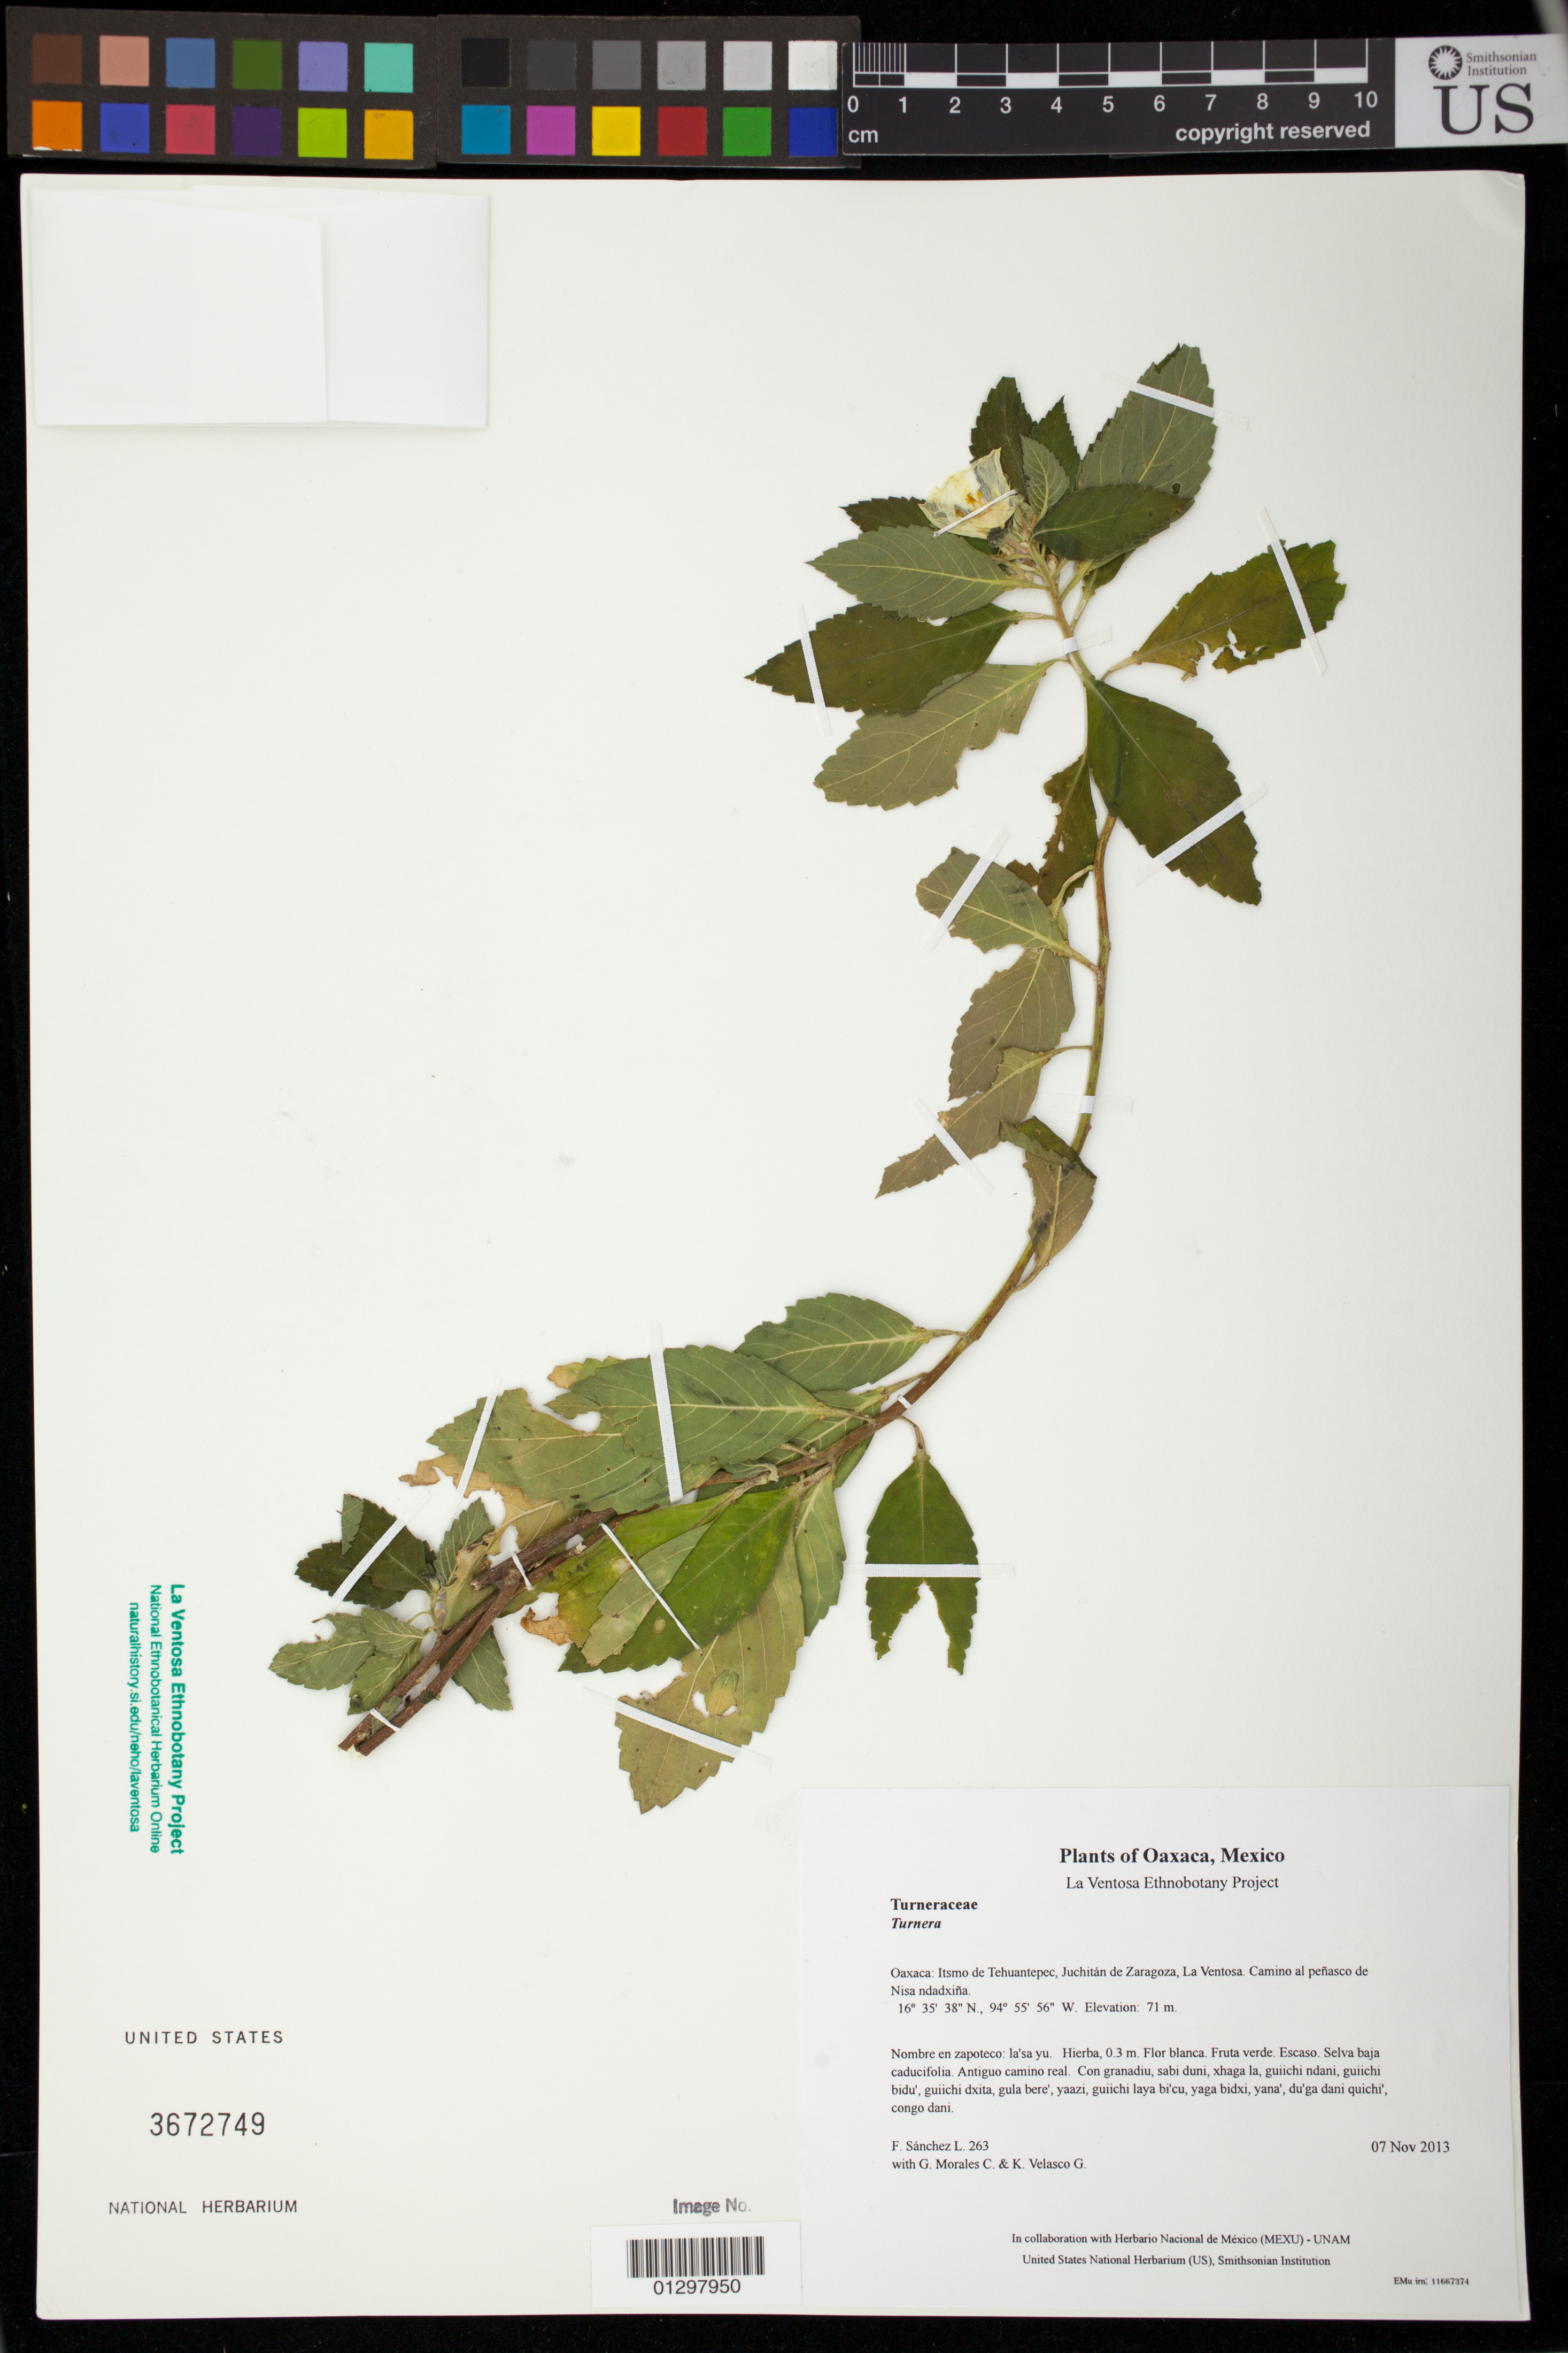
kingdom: Plantae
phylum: Tracheophyta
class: Magnoliopsida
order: Malpighiales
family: Turneraceae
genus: Turnera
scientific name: Turnera ulmifolia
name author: L.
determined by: Velasco G., Kenia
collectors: F. Sánchez L., G. Morales C. & K. Velasco G.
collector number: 263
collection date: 2013-11-07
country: Mexico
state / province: Oaxaca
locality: Itsmo de Tehuantepec, Juchitán de Zaragoza, La Ventosa. Camino al peñasco de Nisa ndadxiña.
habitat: Selva baja caducifolia. Antiguo camino real.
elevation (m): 71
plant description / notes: MEXU, SERO, US; Guixi bandaga. 0.3 m. Guie' naquichi'. Cuaananaxhi naga'. Huaxie'.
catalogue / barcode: US 3672749